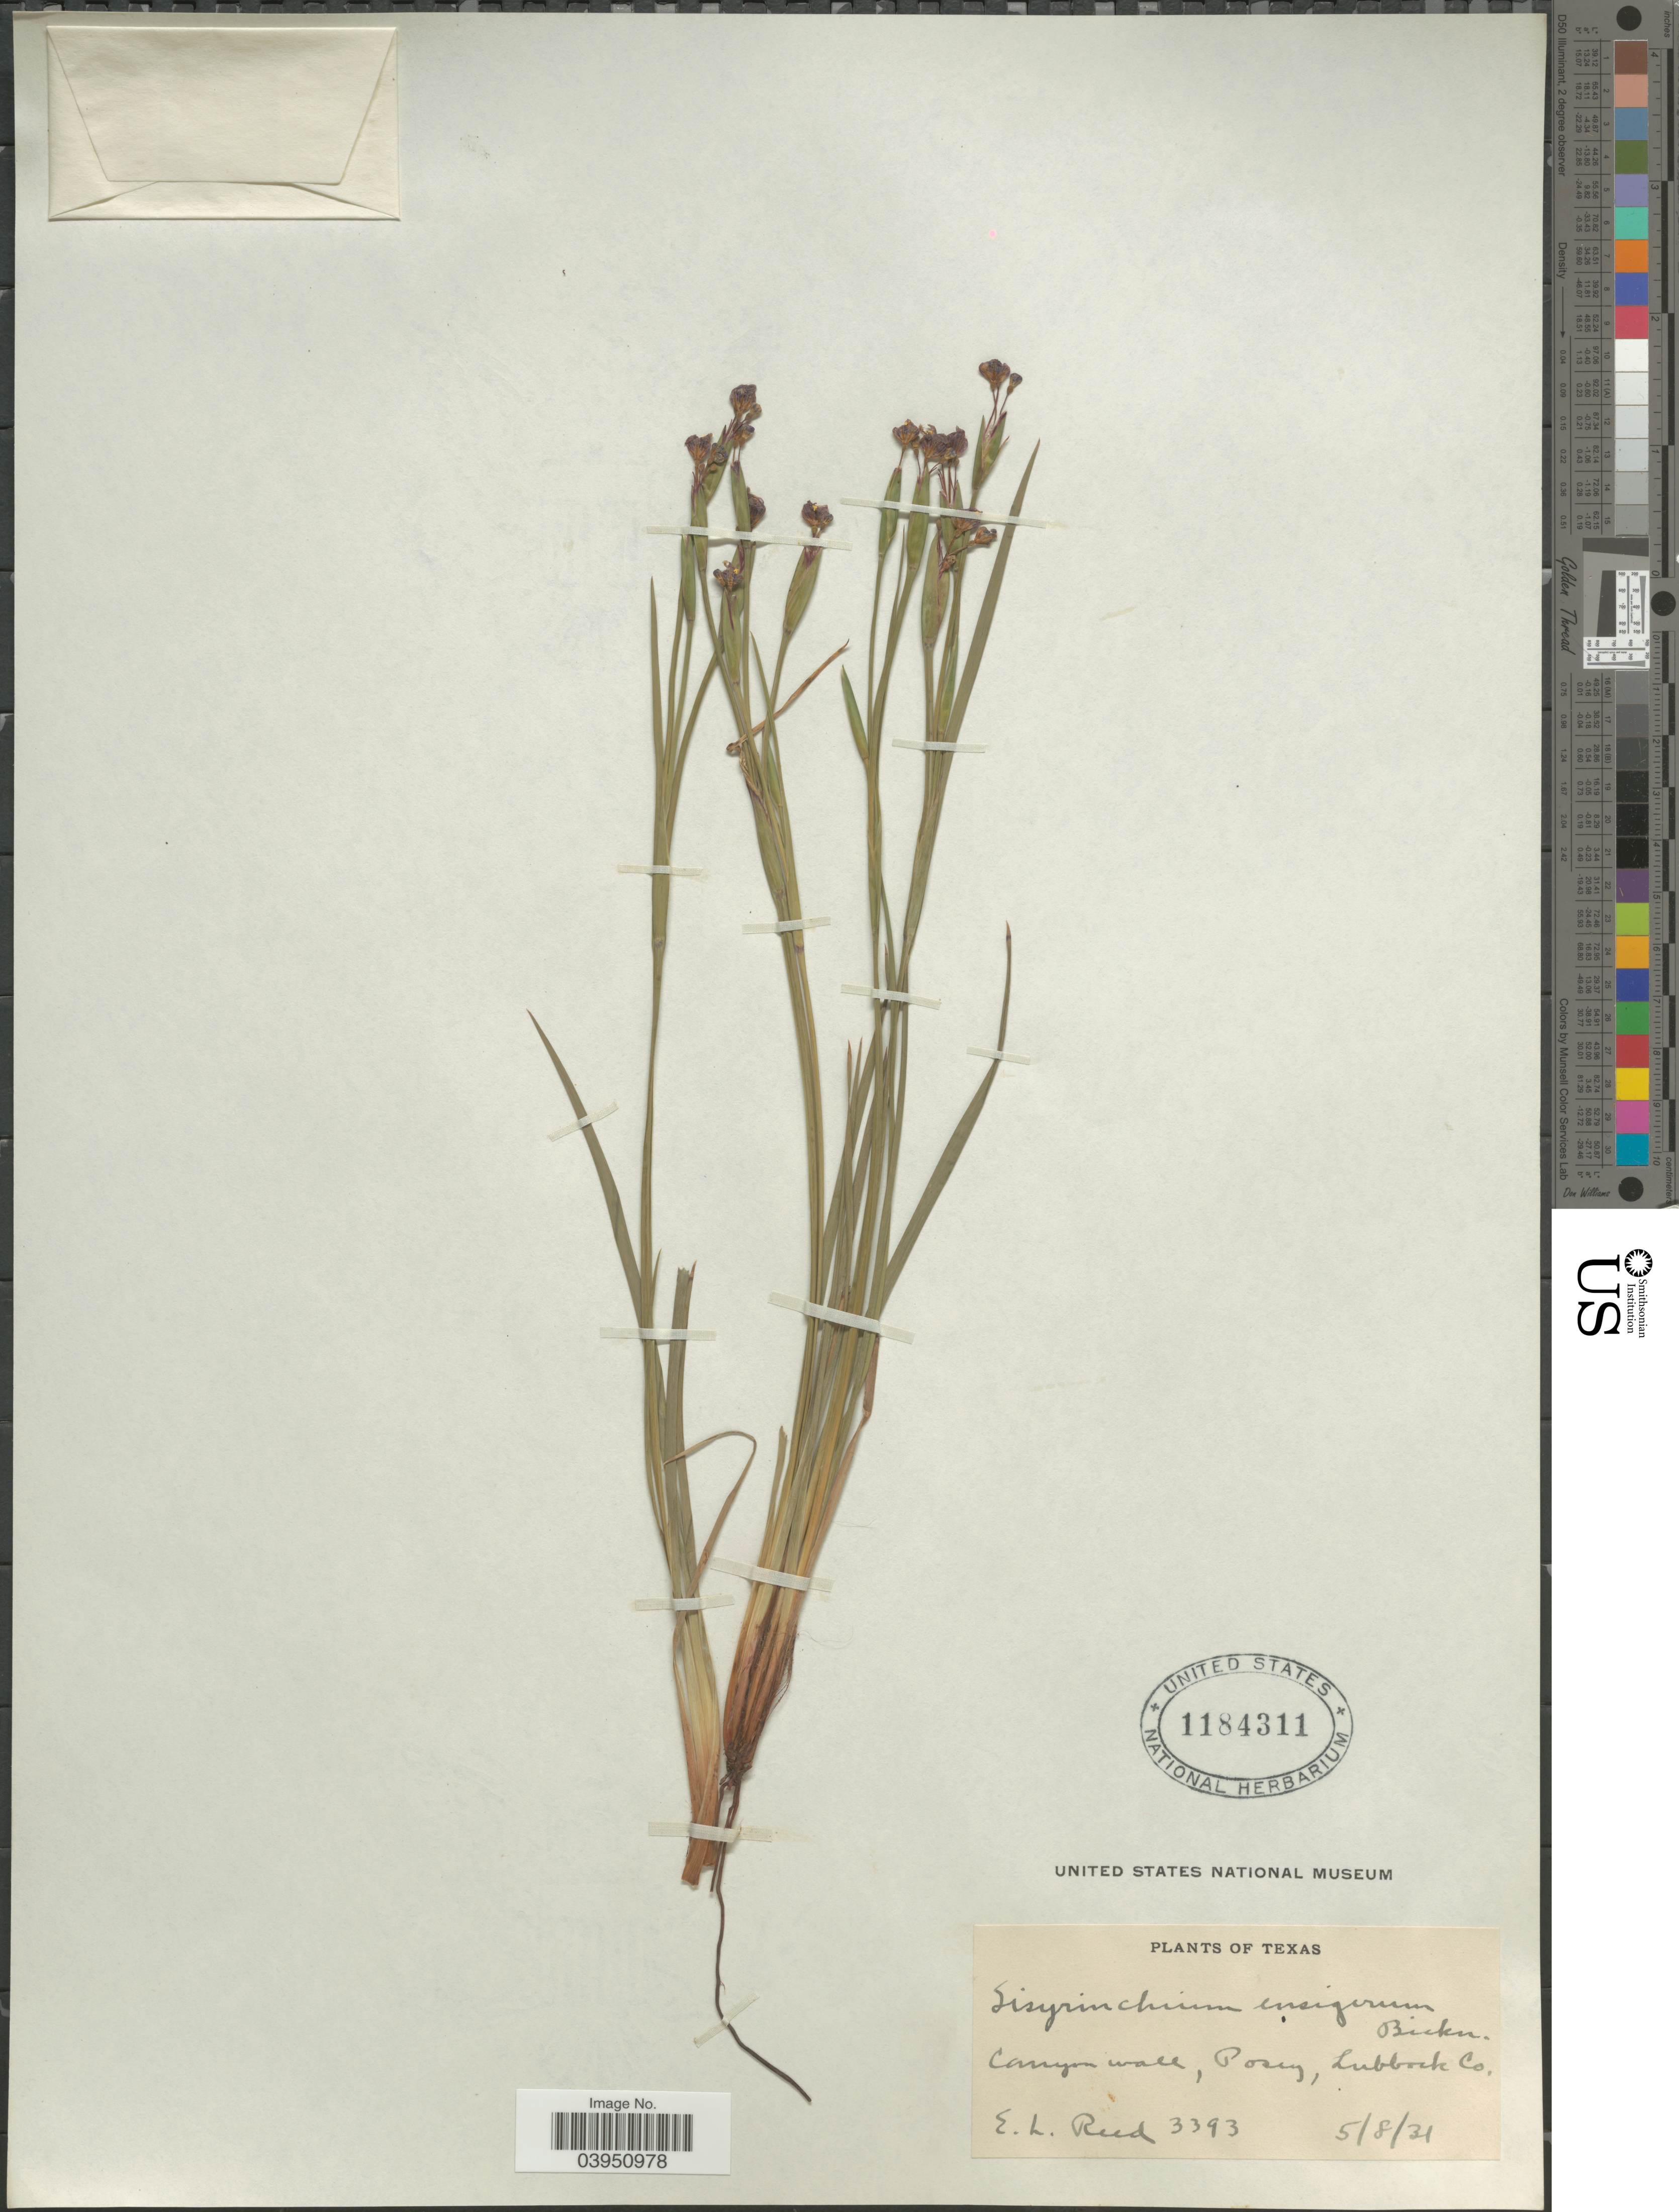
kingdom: Plantae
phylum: Tracheophyta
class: Liliopsida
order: Asparagales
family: Iridaceae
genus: Sisyrinchium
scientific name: Sisyrinchium ensigerum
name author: E.P. Bicknell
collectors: E. Reed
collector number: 3393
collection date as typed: Transcribed d/m/y: 8/5/31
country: United States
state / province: Texas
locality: Canyon wall, Posey, Lubbock Co.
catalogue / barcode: US 1184311